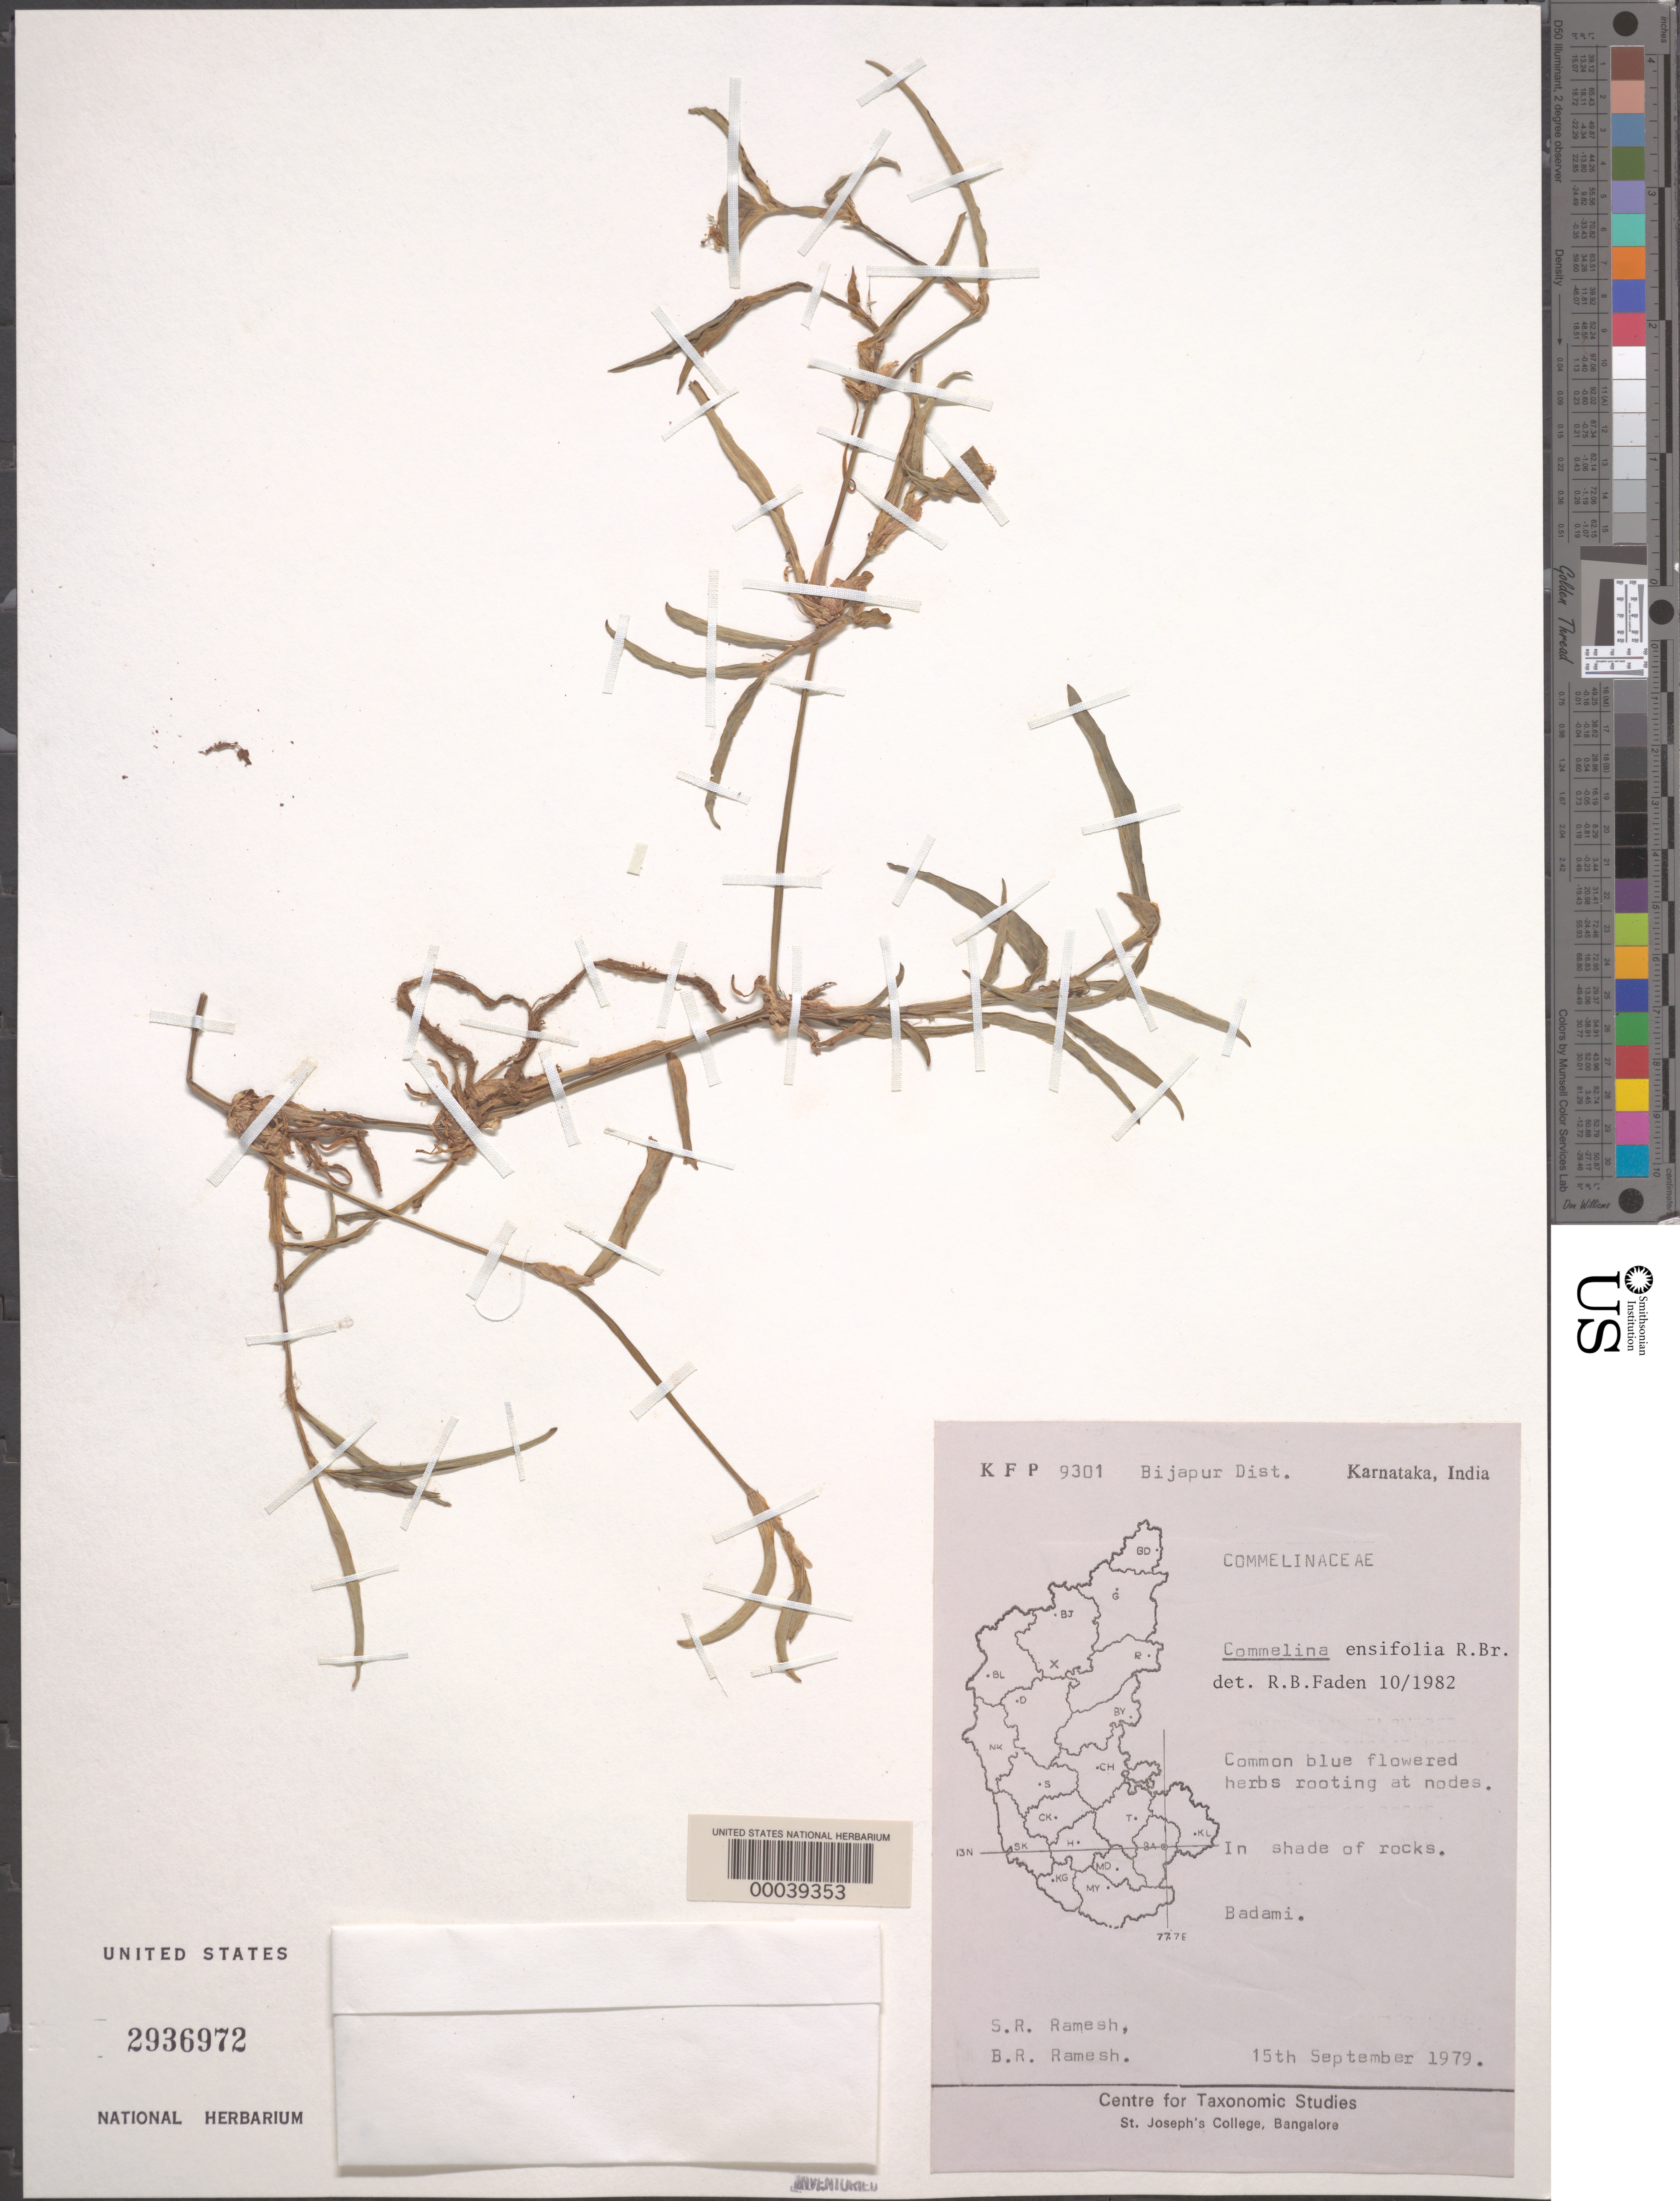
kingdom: Plantae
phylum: Tracheophyta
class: Liliopsida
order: Commelinales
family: Commelinaceae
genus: Commelina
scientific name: Commelina ensifolia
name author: R. Br.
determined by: Faden, Robert B., (US), Smithsonian Institution - National Museum of Natural History (UNITED STATES)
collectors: S. R. Ramesh & B. Ramesh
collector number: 9301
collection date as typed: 15 Sep 1979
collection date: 1979-09-15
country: India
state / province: Karnataka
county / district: Bijapur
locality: Badami, mysore state [mysore state = karnataka.]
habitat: Shade of rocks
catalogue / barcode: US 2936972